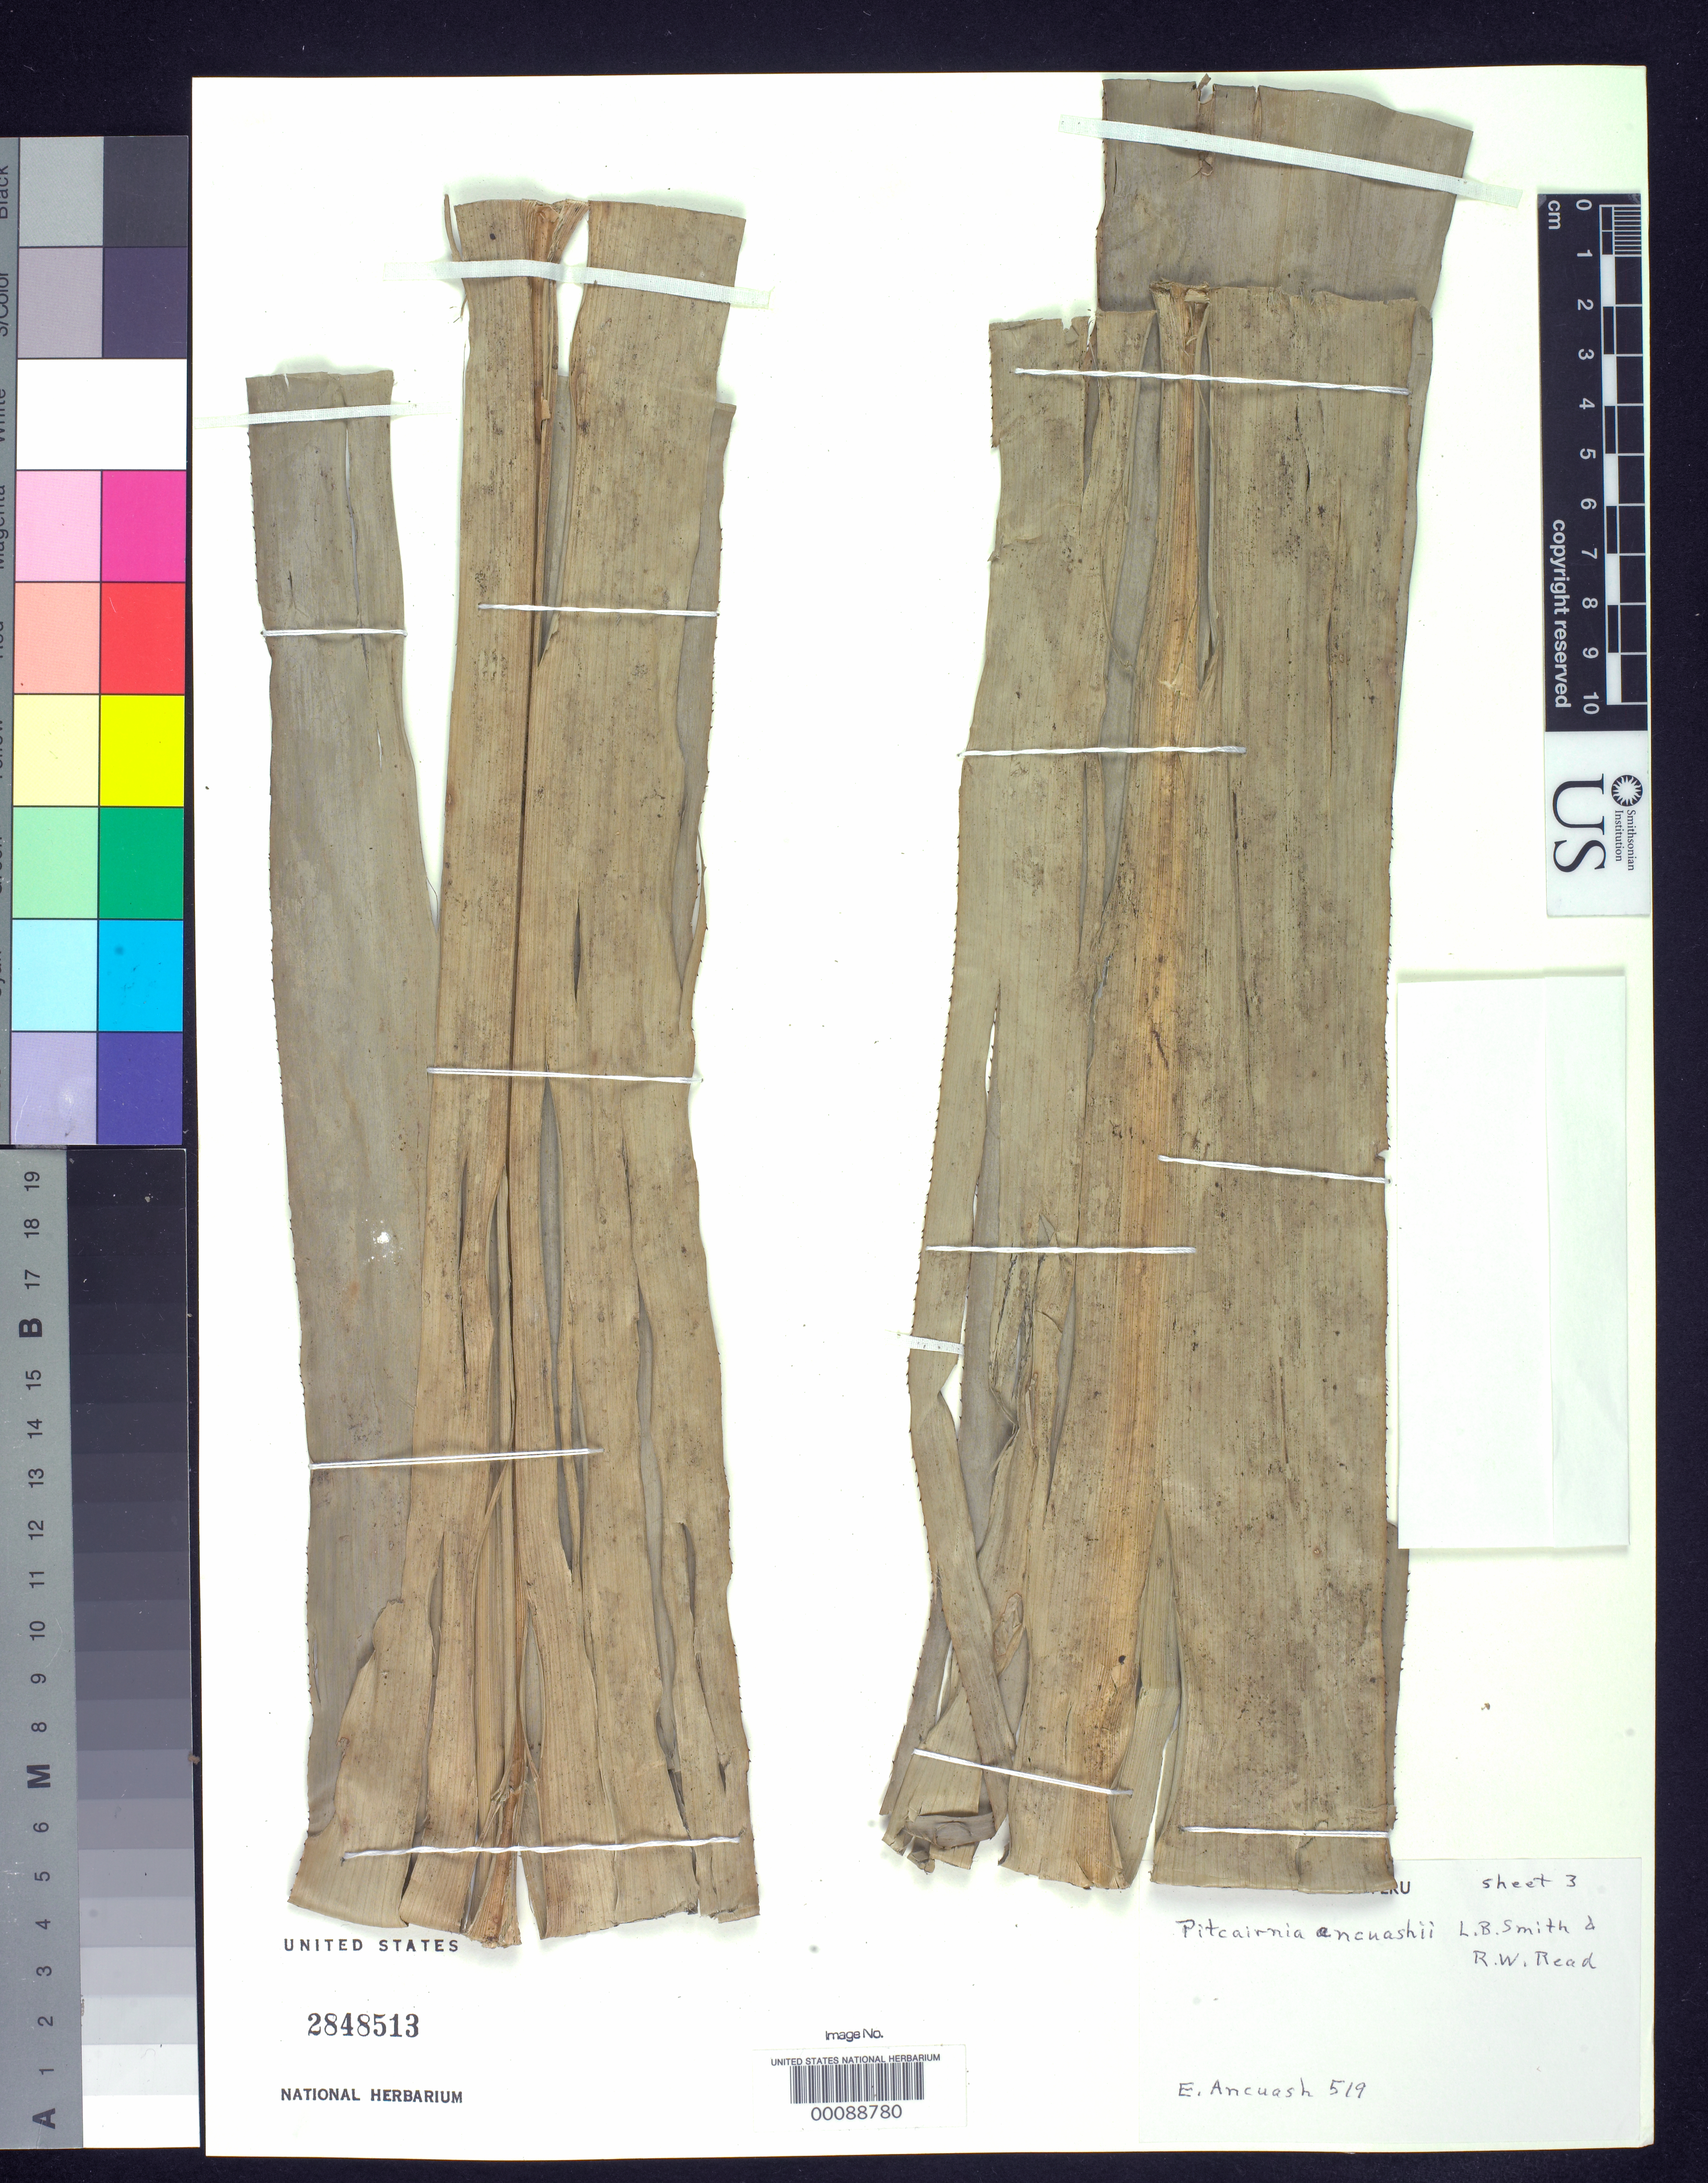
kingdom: Plantae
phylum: Tracheophyta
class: Liliopsida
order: Poales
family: Bromeliaceae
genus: Pitcairnia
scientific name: Pitcairnia ancuashii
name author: L.B. Sm. & Read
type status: Holotype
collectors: E. Ancuash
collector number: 519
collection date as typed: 30 May 1973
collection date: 1973-05-30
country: Peru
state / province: Amazonas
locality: Quebrada Sasa, Río Cenepa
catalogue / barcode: US 2848513